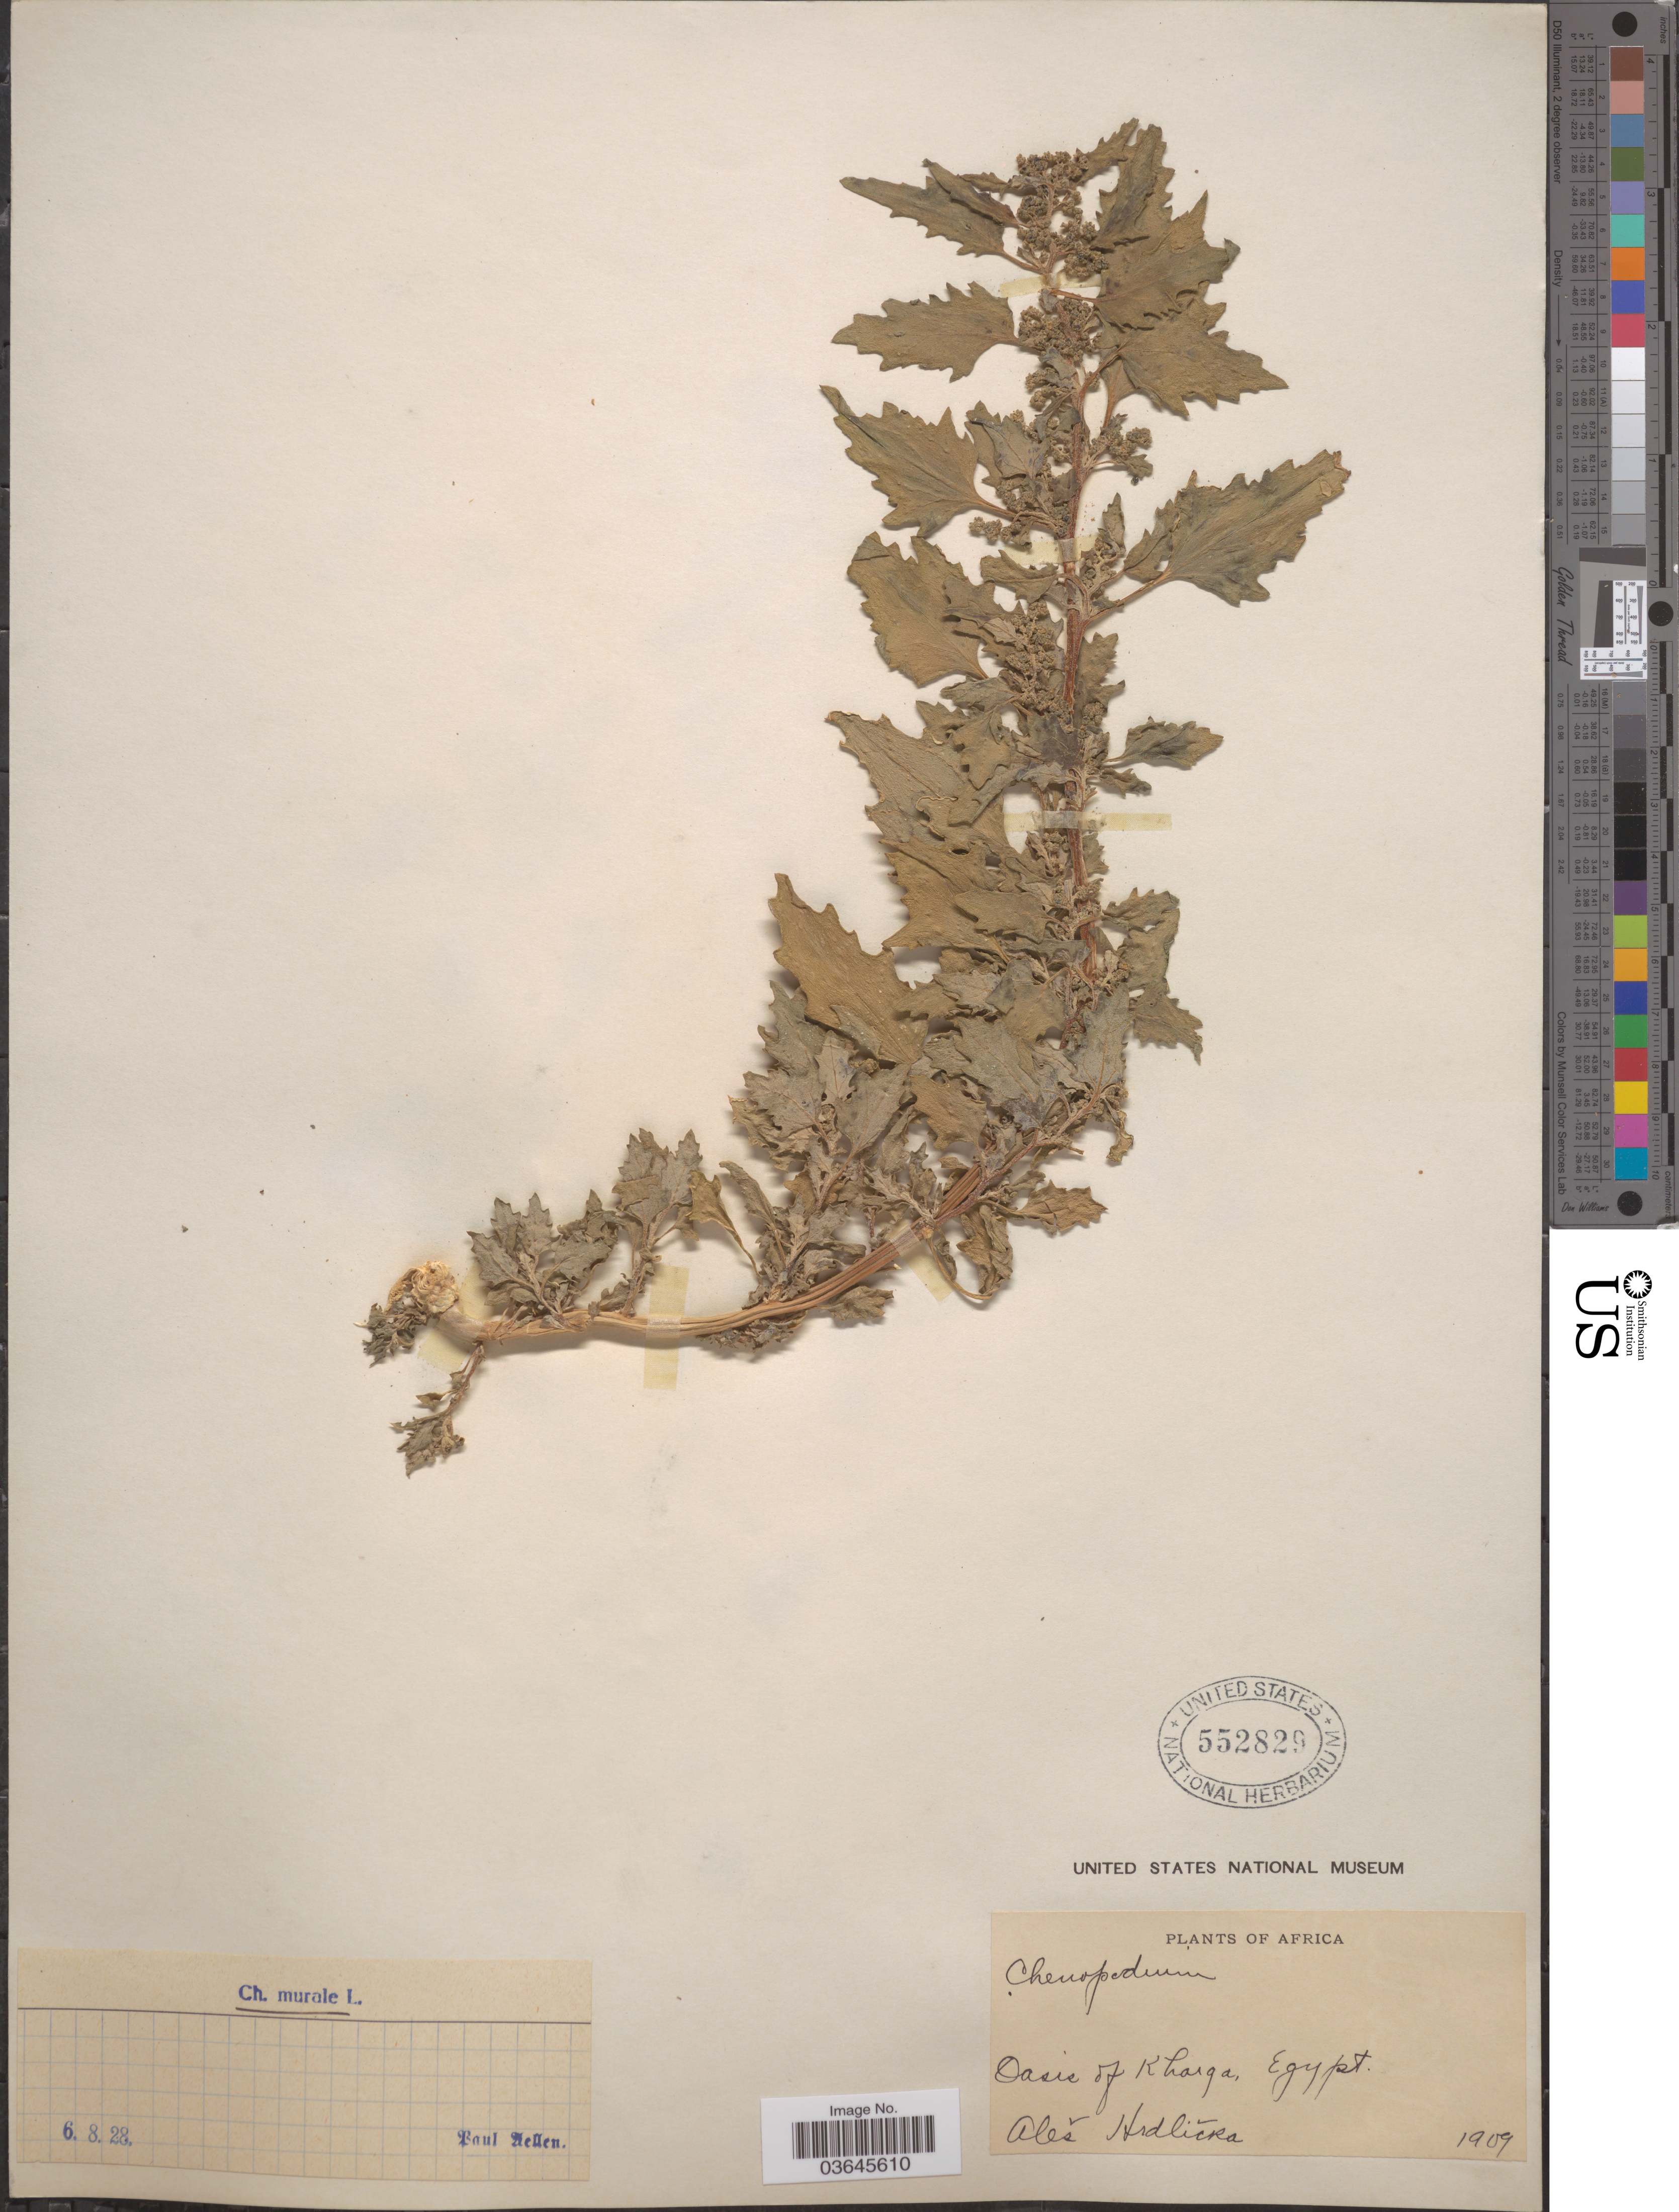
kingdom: Plantae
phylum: Tracheophyta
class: Magnoliopsida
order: Caryophyllales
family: Amaranthaceae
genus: Chenopodium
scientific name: Chenopodium murale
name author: L.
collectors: A. Hrdlicka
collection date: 1909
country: Egypt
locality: Oasis of Kharga.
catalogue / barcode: US 552829